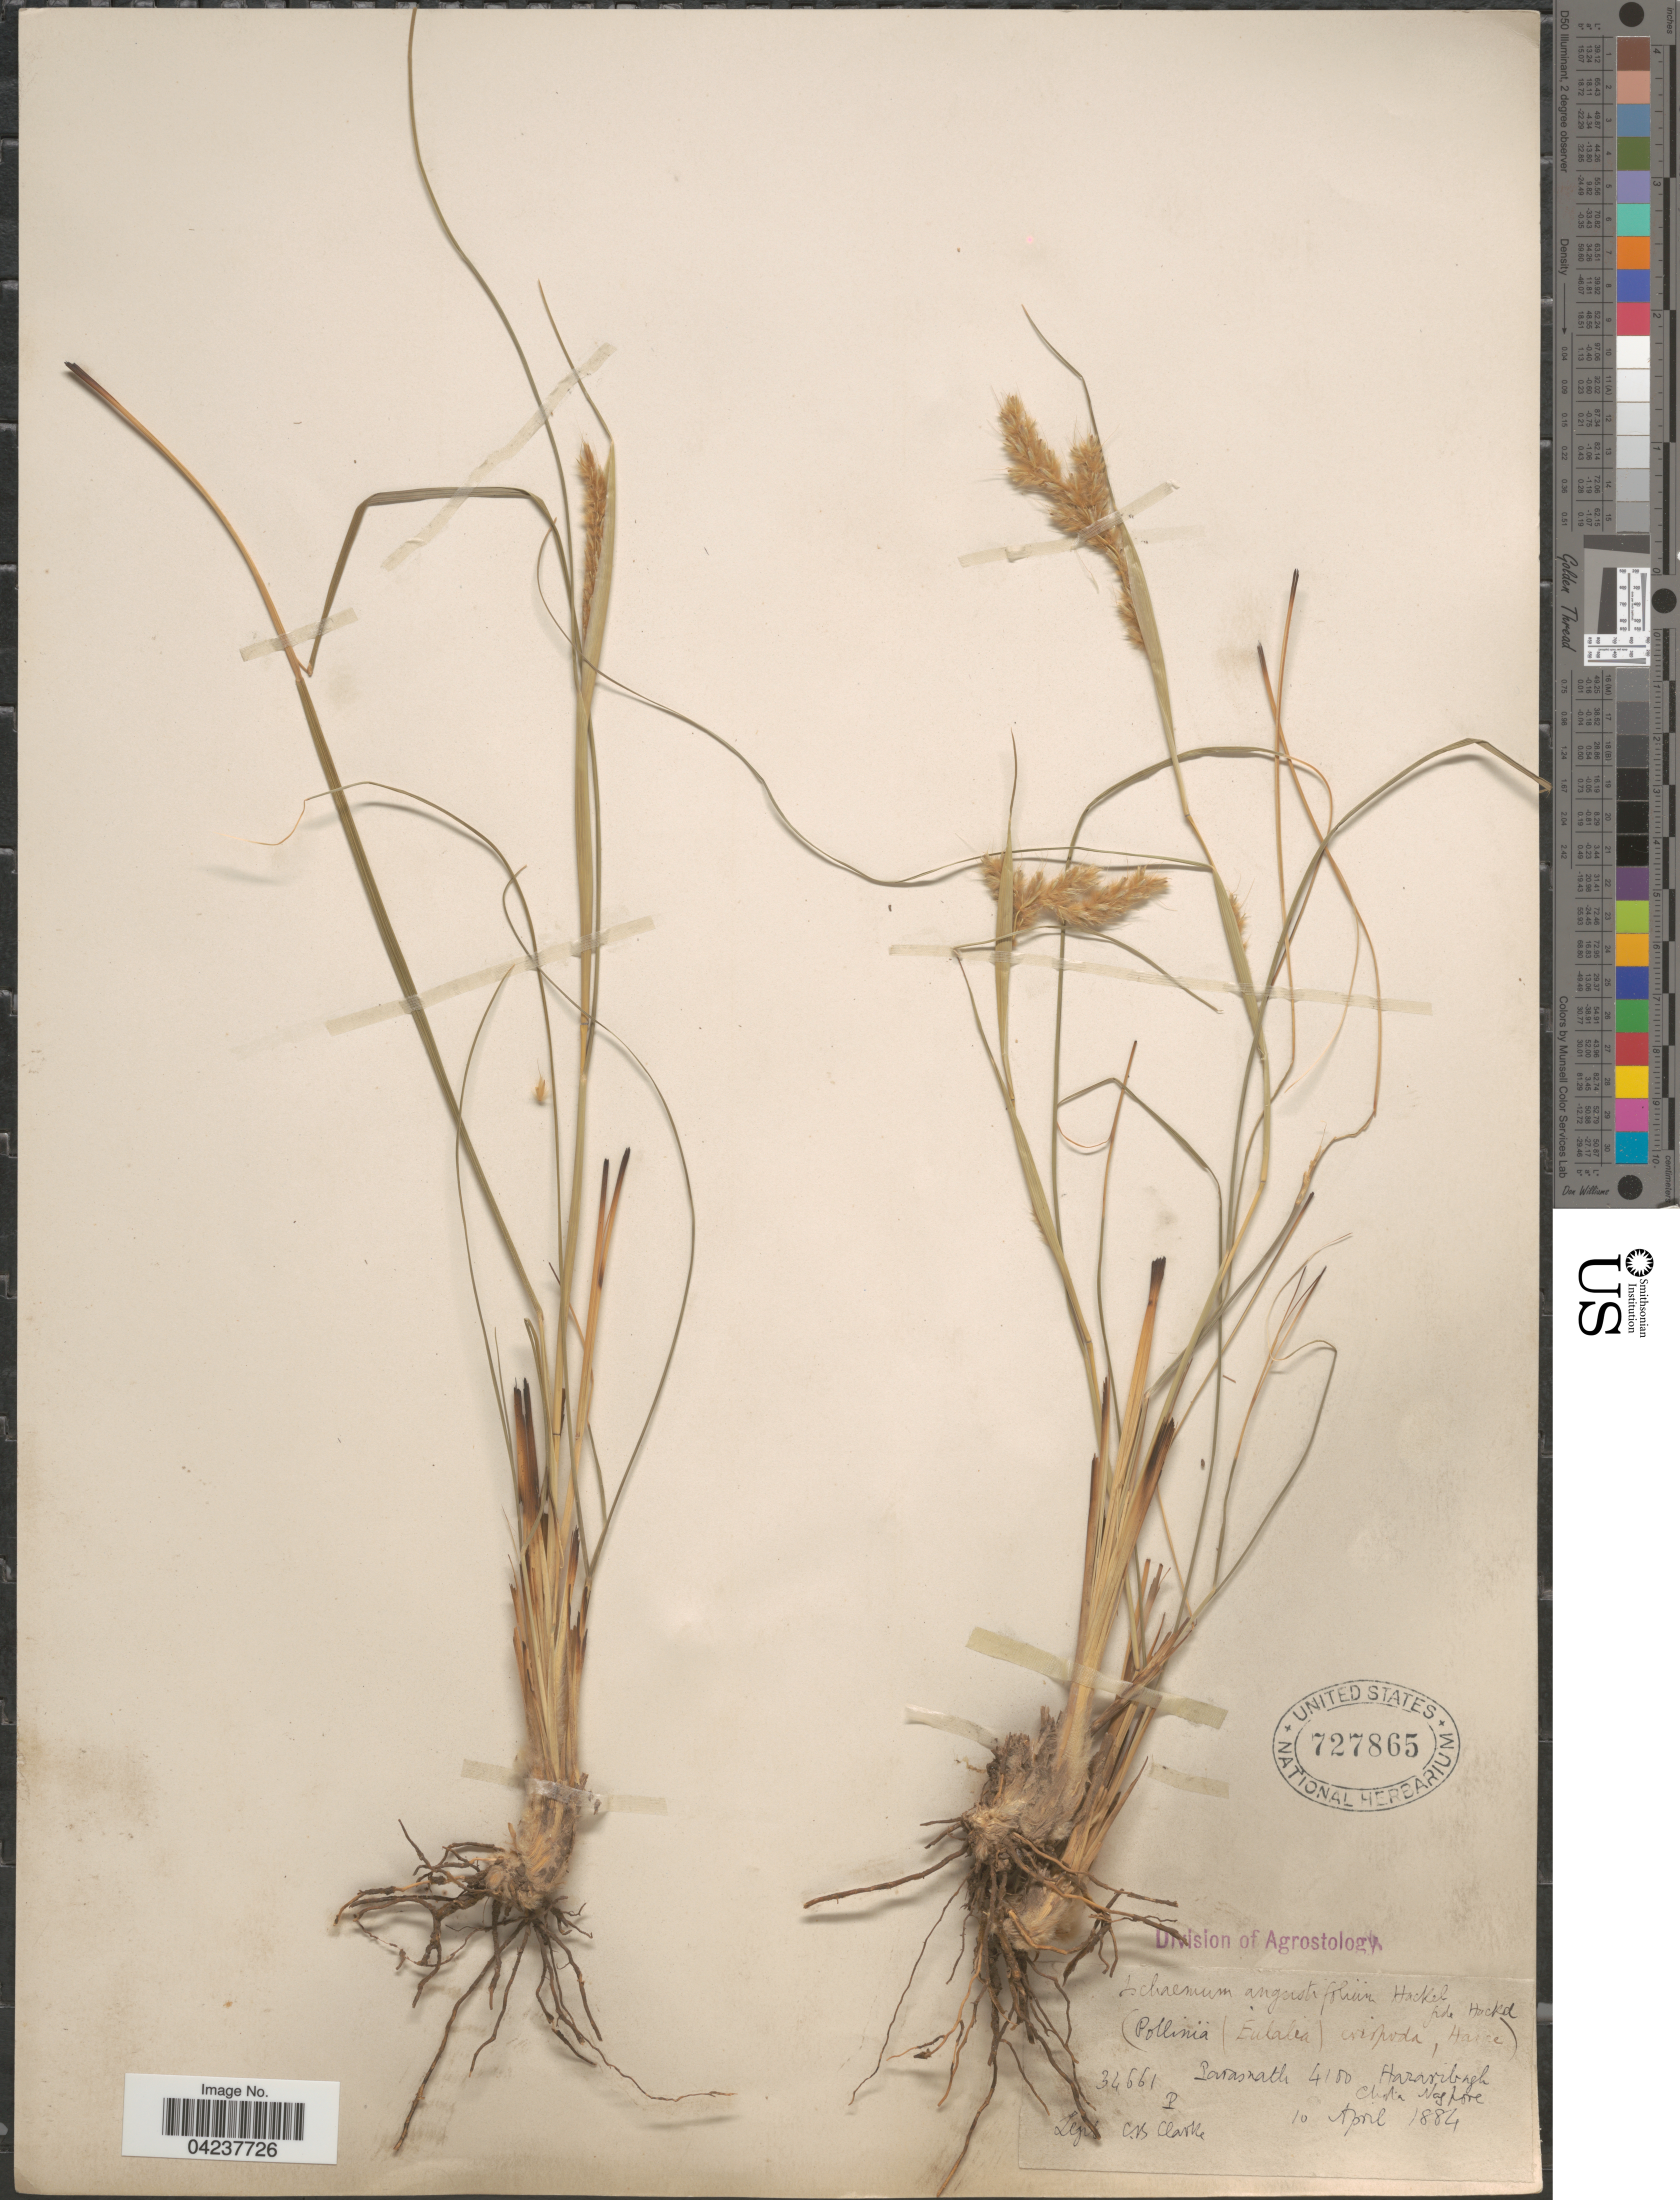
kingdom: Plantae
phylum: Tracheophyta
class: Liliopsida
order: Poales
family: Poaceae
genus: Eulaliopsis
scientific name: Eulaliopsis binata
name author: (Retz.) C. E. Hubb.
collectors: C. B. Clarke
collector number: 34661P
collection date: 1884-04-10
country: India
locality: Parasnath. Hazaribagh. Chota Nagpore.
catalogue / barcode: US 727865